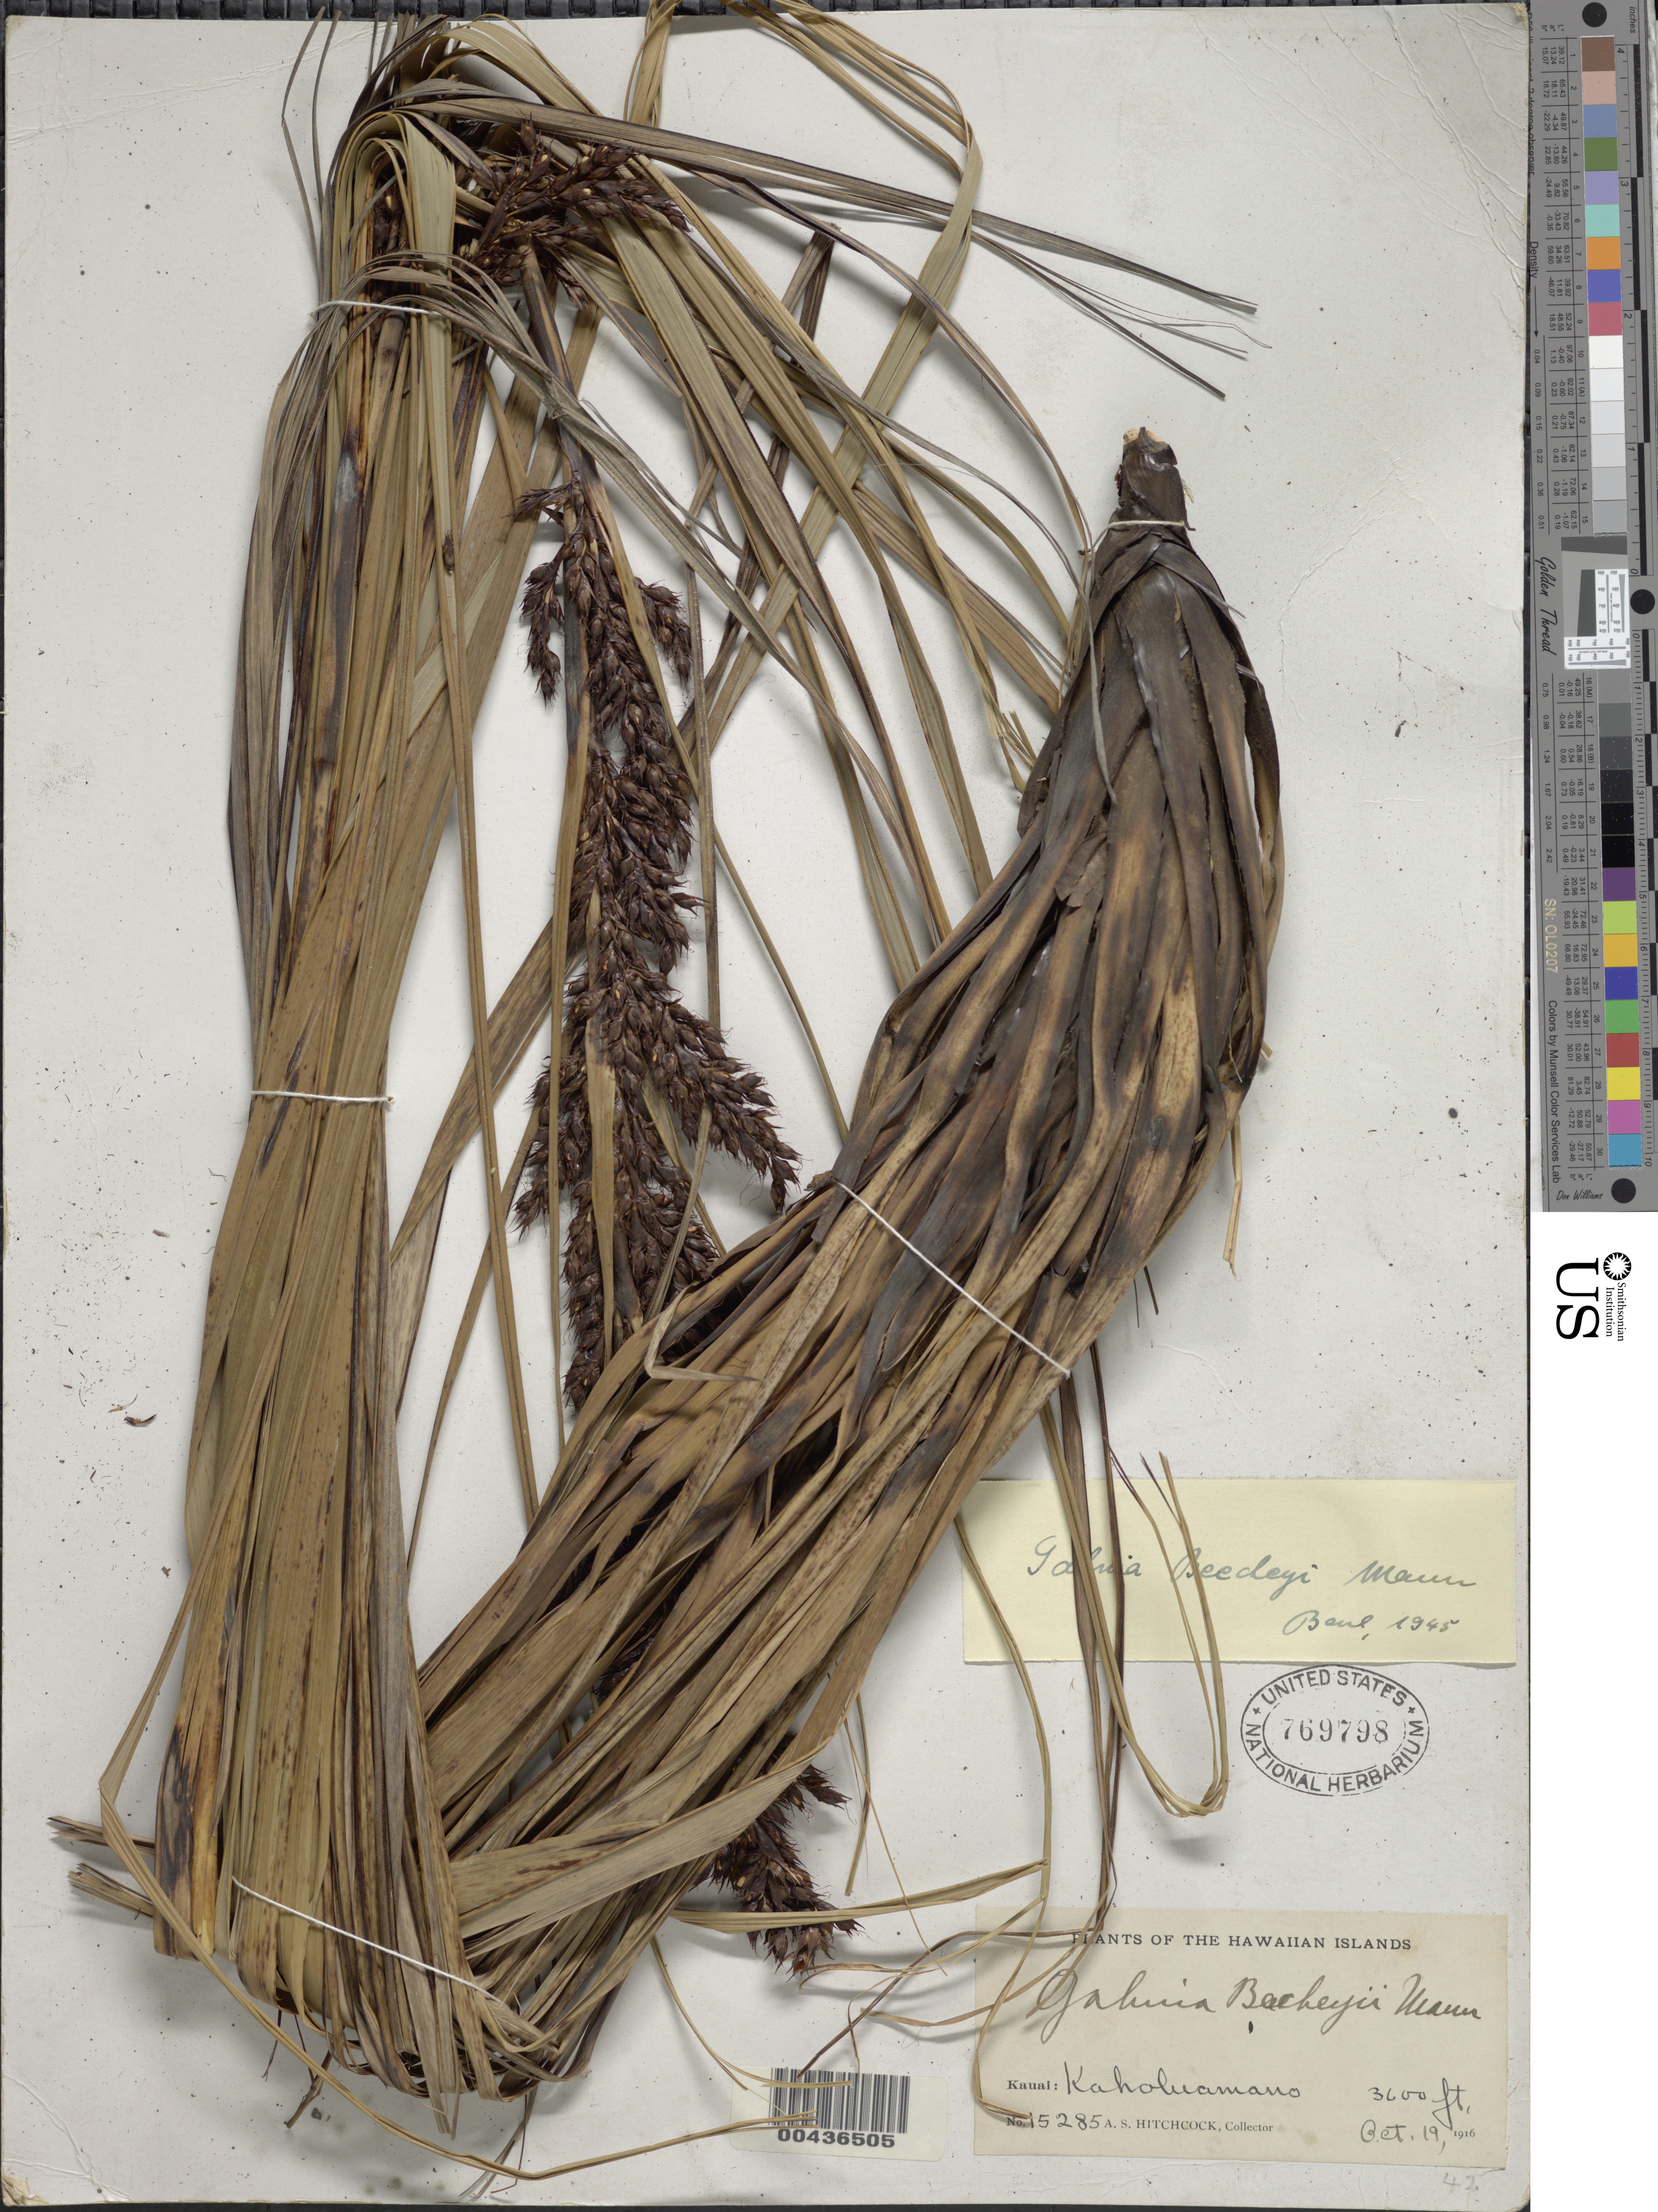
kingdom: Plantae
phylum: Tracheophyta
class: Liliopsida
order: Poales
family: Cyperaceae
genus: Gahnia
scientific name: Gahnia beecheyi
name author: H. Mann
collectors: A. S. Hitchcock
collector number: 15285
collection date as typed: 19 Oct 1916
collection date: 1916-10-19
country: United States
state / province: Hawaii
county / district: Kauai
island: Kaua'i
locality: Kaholuamano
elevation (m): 1097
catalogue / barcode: US 769798